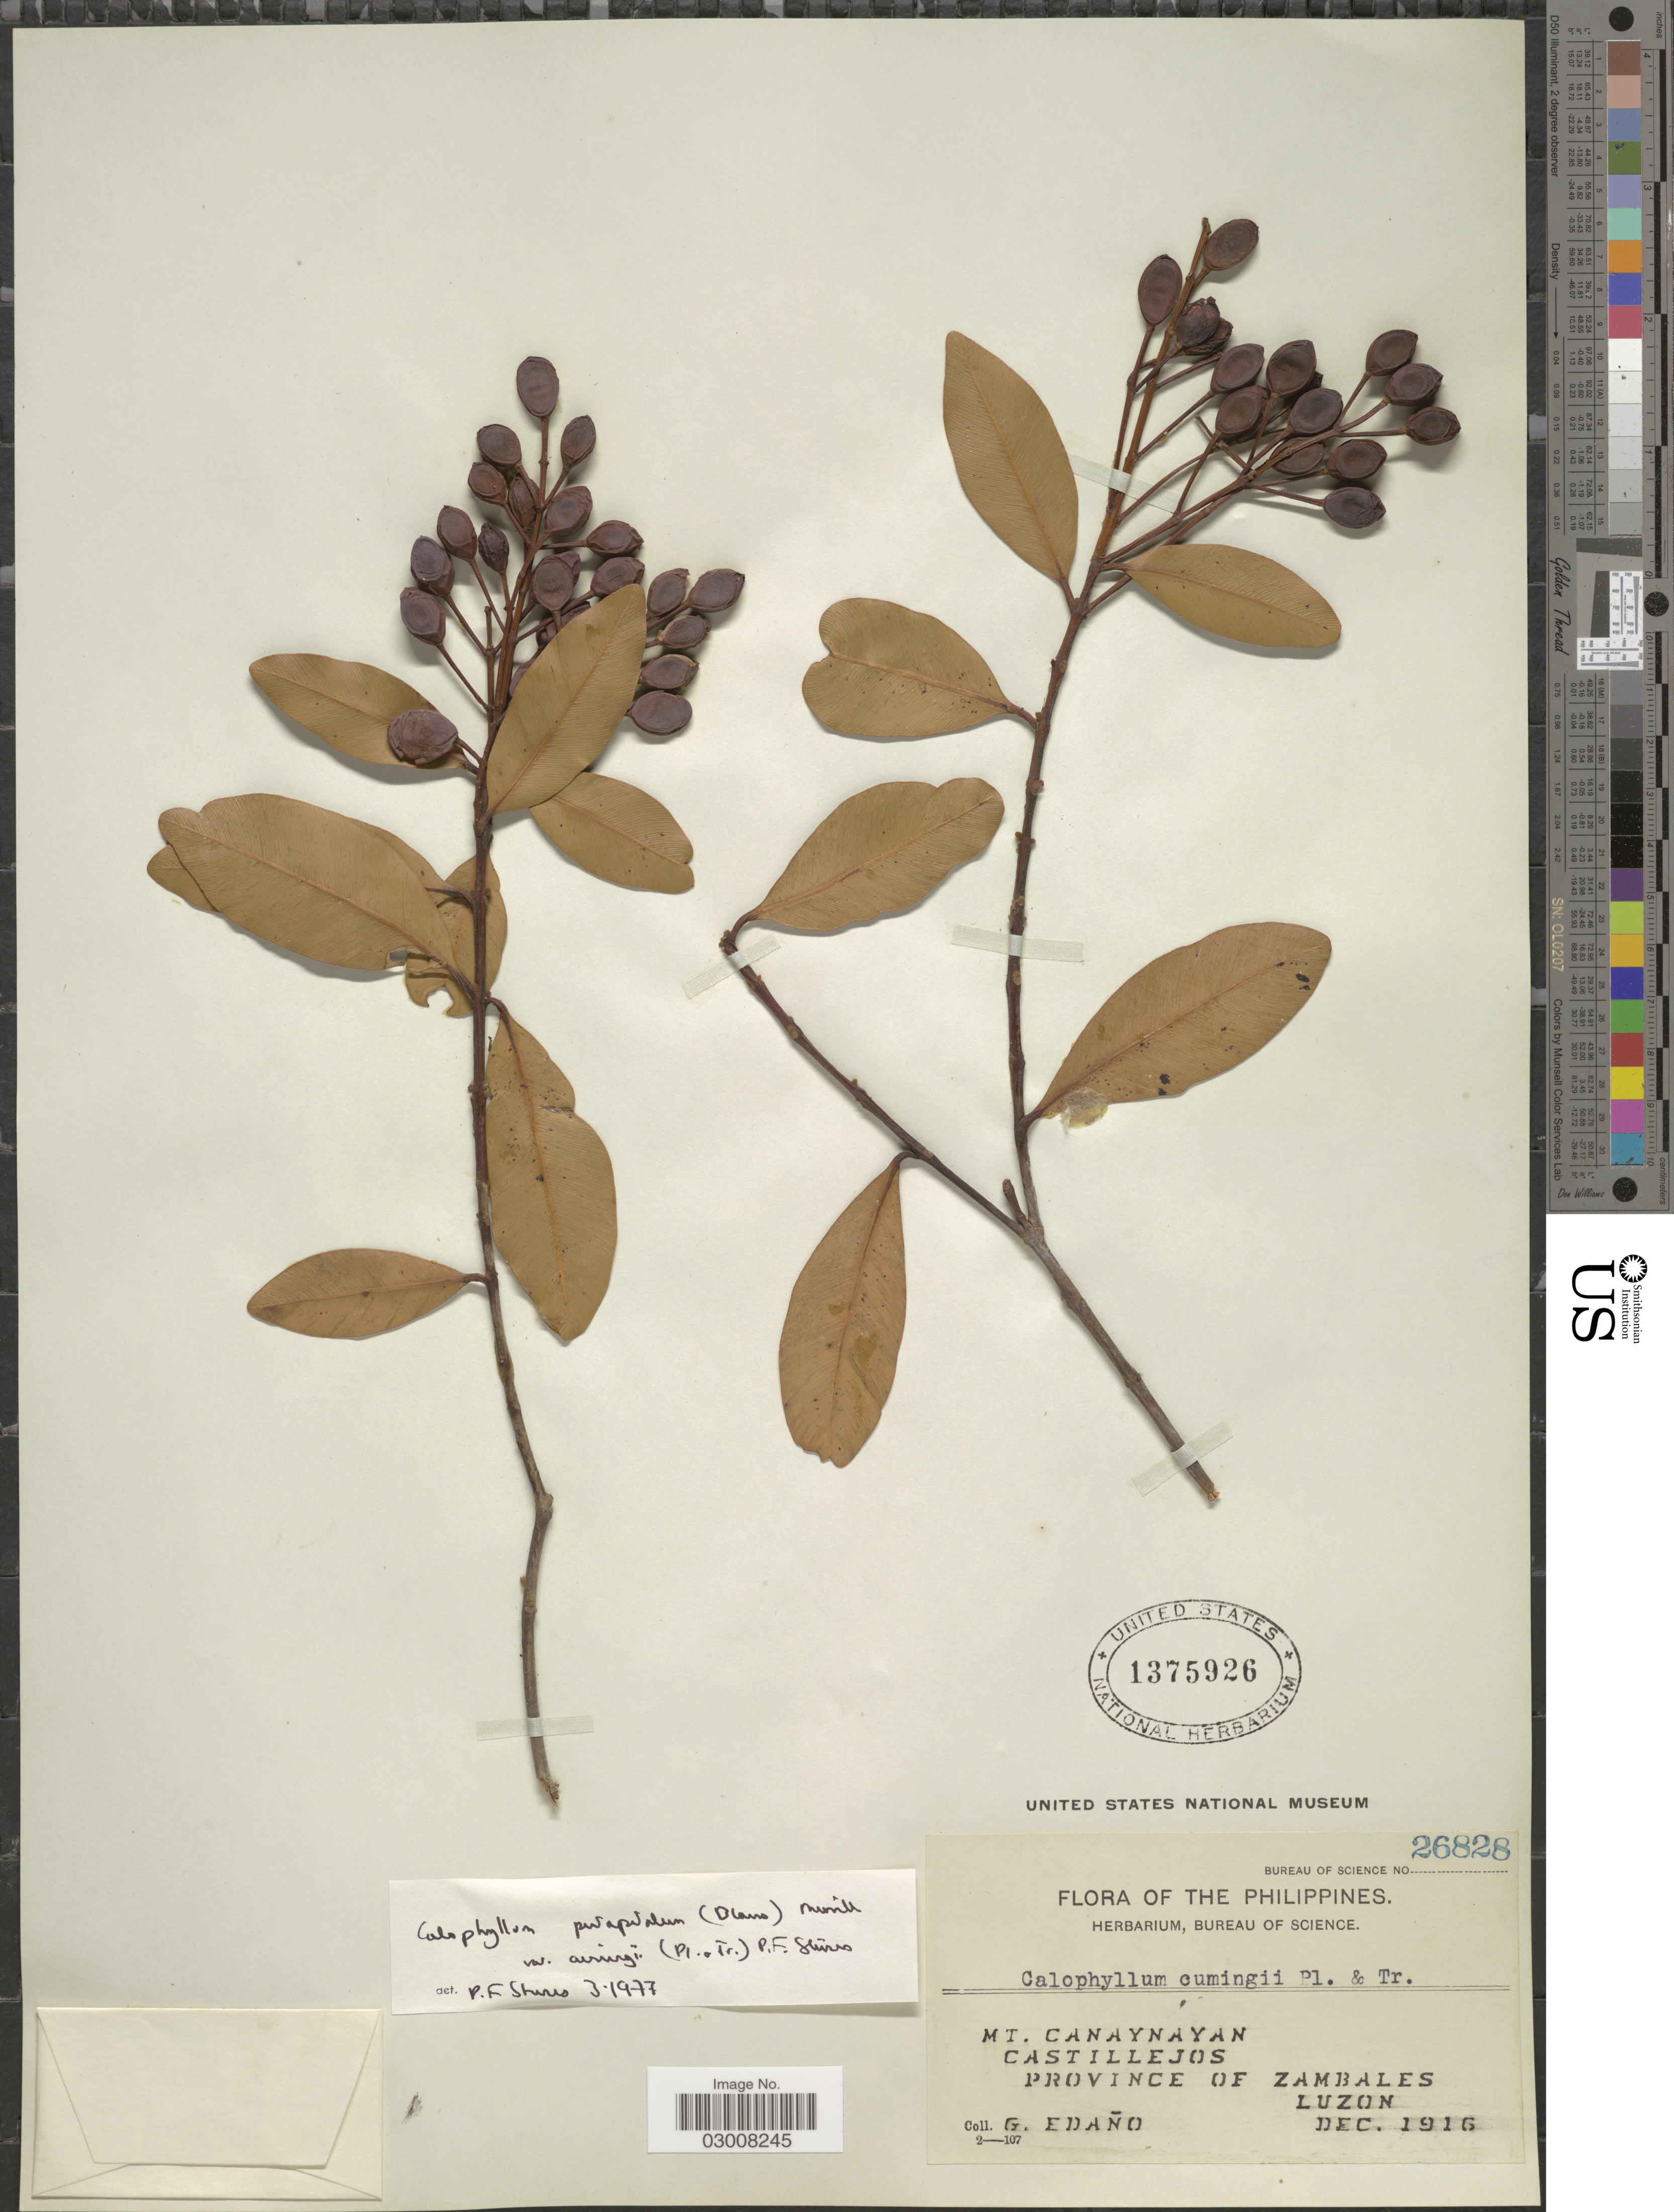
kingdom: Plantae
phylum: Tracheophyta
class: Magnoliopsida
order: Malpighiales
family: Calophyllaceae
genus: Calophyllum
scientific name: Calophyllum pentapetalum var. cumingii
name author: P.F. Stevens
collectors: G. Edaño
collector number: Bureau of Science 26828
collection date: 1916-12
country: Philippines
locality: Mt. Canaynayan, Castillejos, Province of Zambales, Luzon.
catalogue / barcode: US 1375926